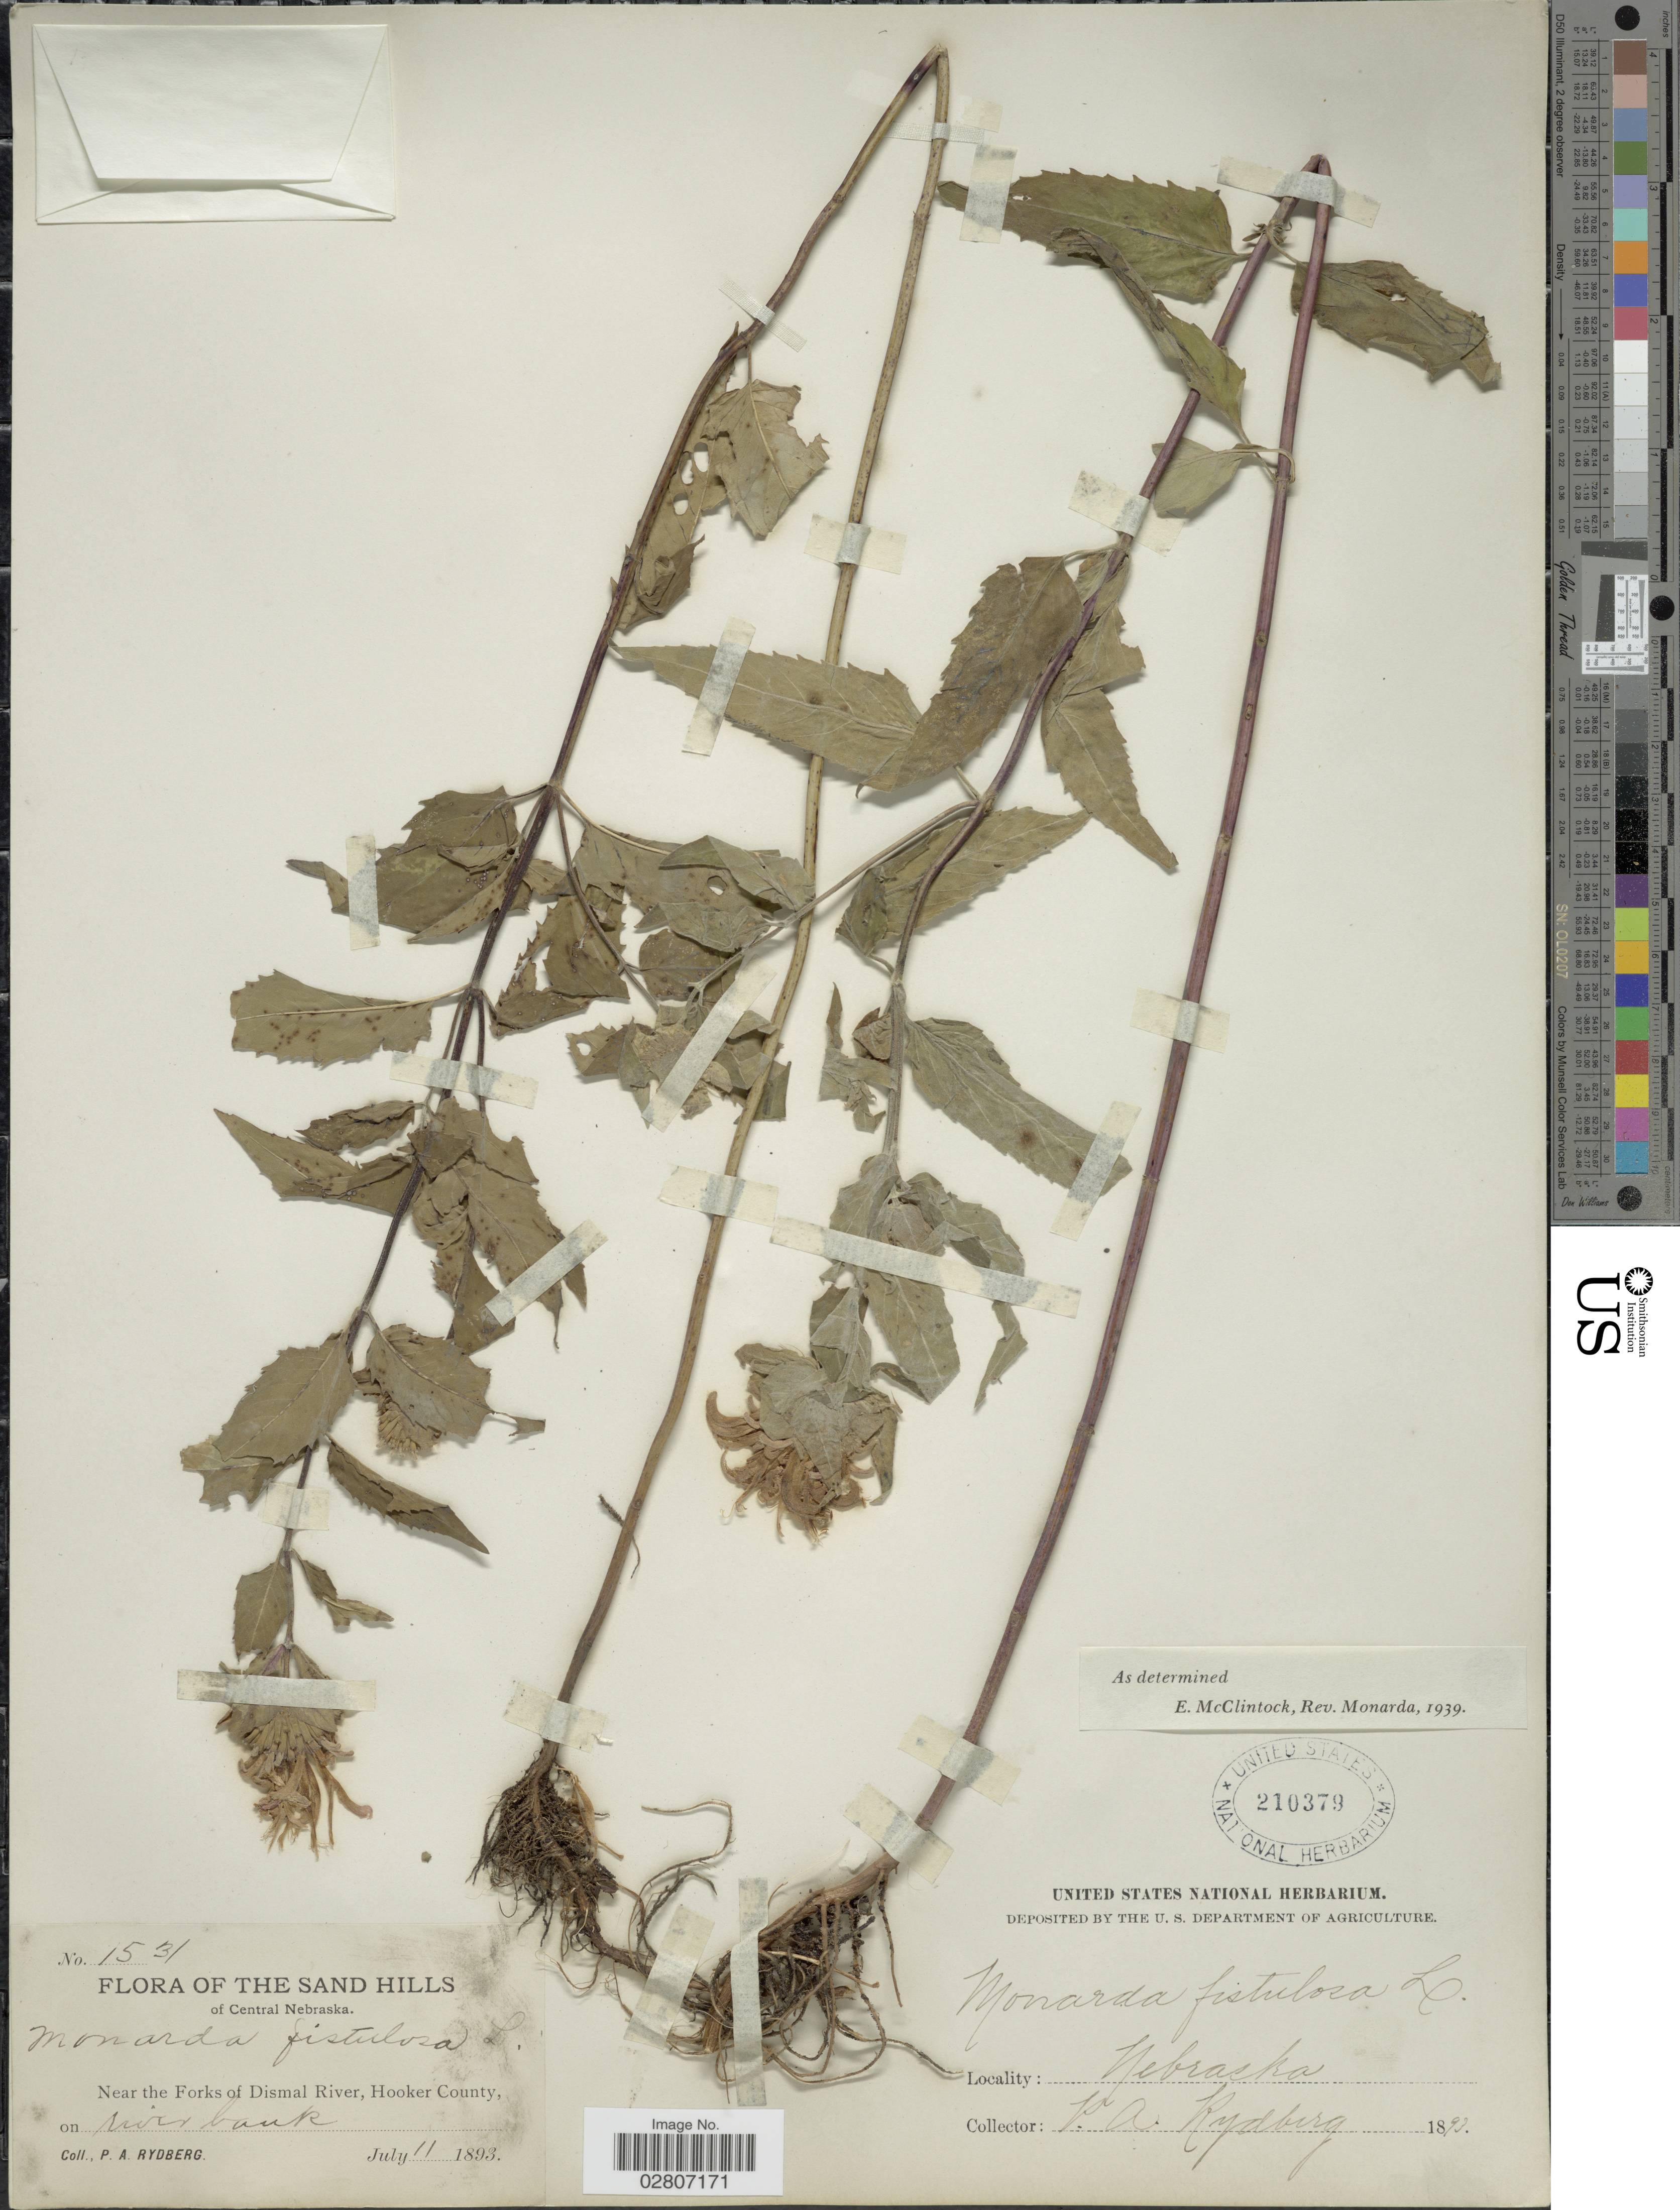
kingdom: Plantae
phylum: Tracheophyta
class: Magnoliopsida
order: Lamiales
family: Lamiaceae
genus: Monarda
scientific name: Monarda fistulosa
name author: L.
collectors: P. A. Rydberg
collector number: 1531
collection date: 1893-07-11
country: United States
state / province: Nebraska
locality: The Sand Hills of Central Nebraska. Near the Forks of Dismal River, Hooker County on river bank.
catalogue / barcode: US 210379